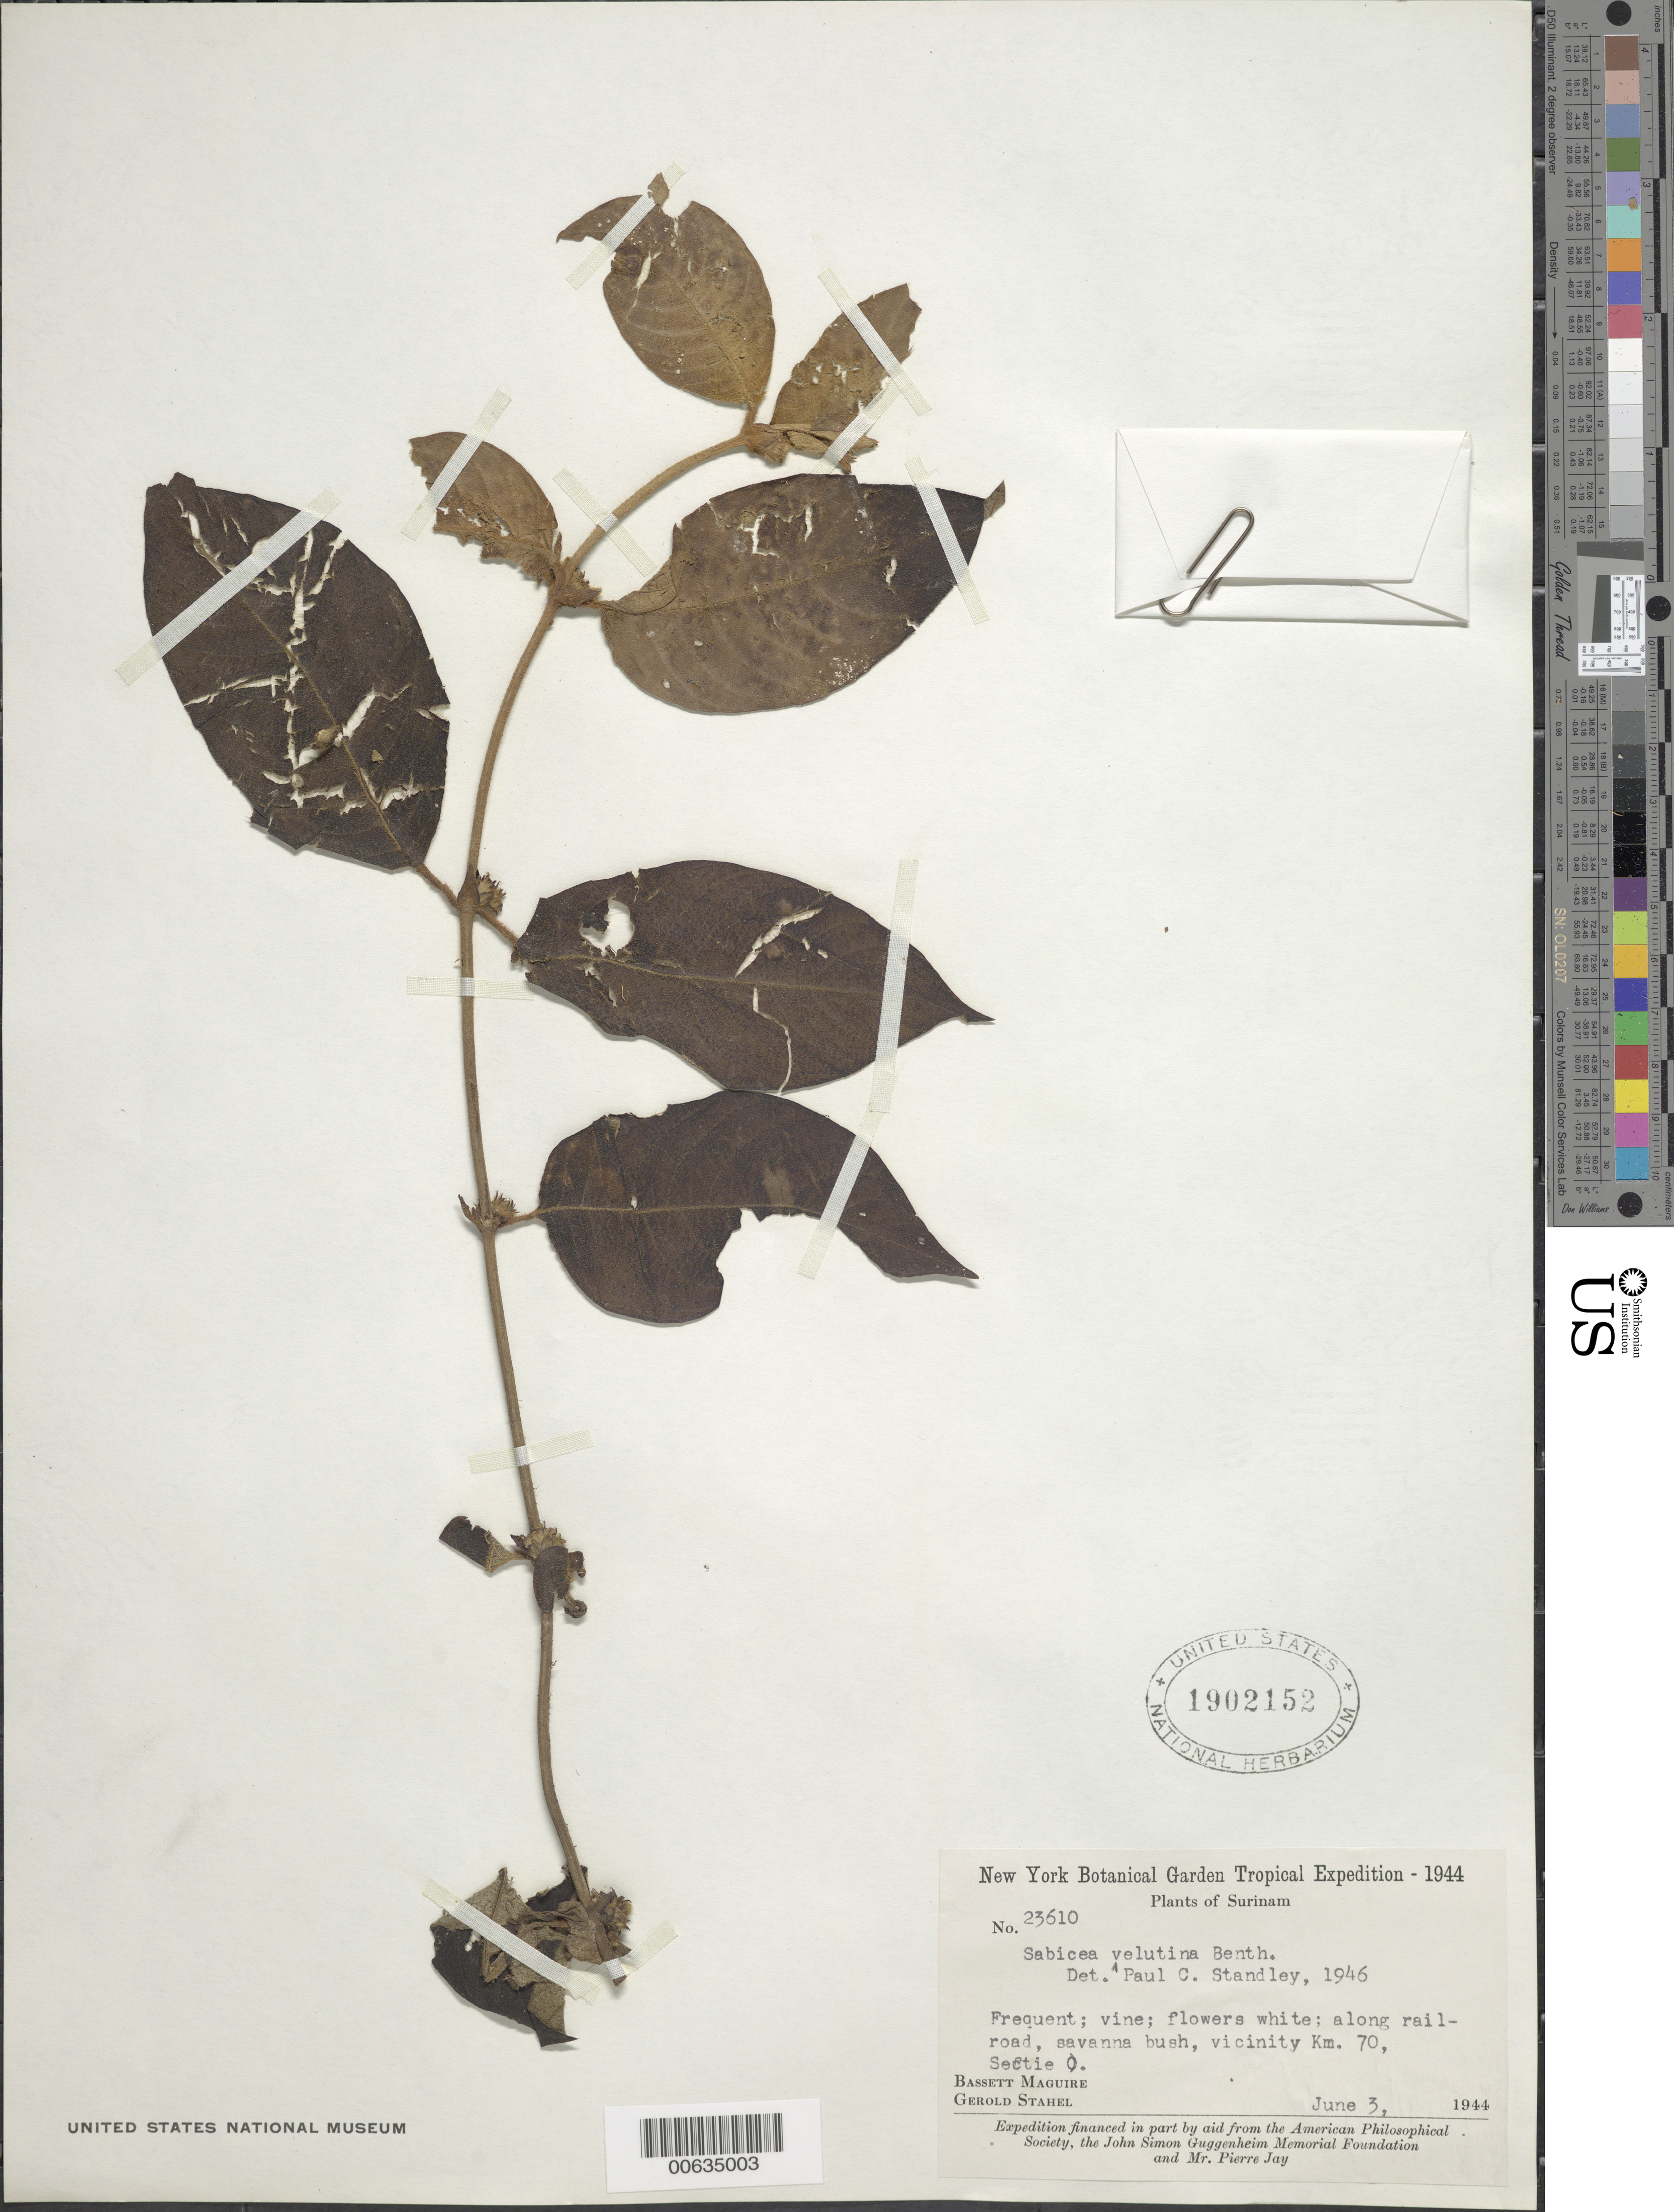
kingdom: Plantae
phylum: Tracheophyta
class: Magnoliopsida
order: Gentianales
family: Rubiaceae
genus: Sabicea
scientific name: Sabicea velutina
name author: Benth.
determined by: Standley, Paul C.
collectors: B. Maguire & G. Stahel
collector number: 23610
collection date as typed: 3-Jun-44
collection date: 1944-06-03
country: Suriname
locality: Zanderij Is, Sectie O, km 70, along railroad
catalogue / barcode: US 1902152